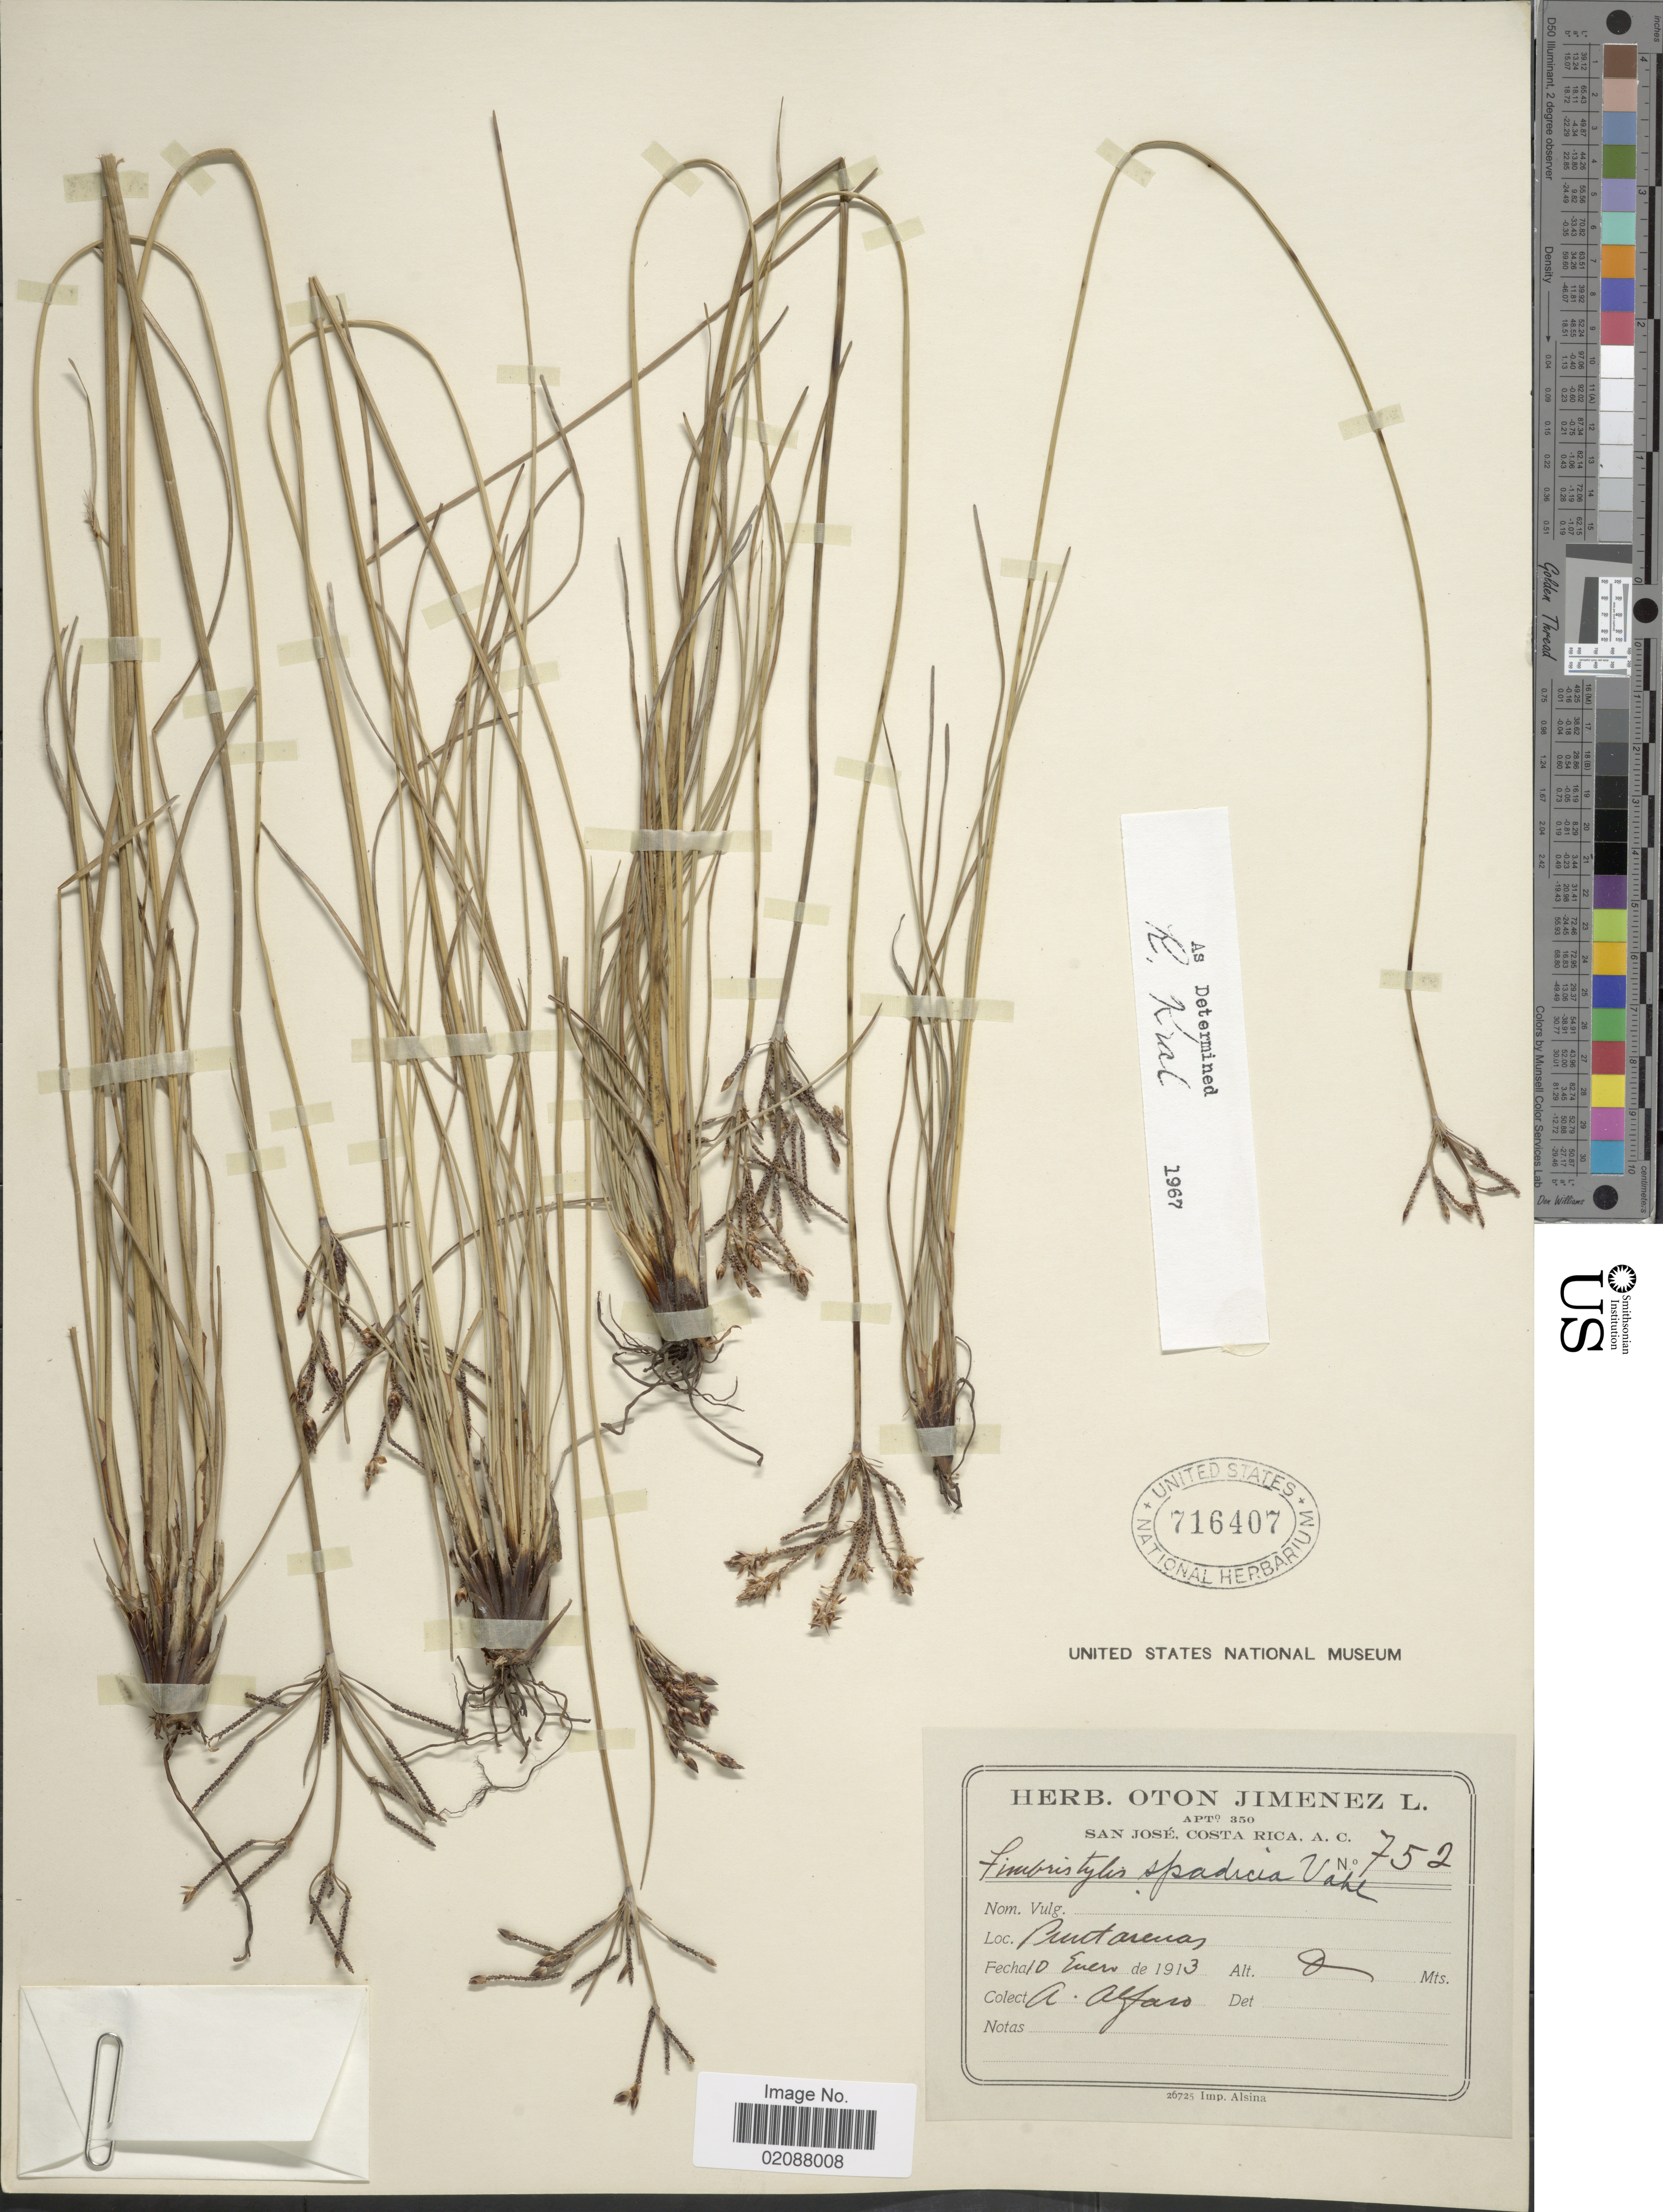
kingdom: Plantae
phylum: Tracheophyta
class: Liliopsida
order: Poales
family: Cyperaceae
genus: Fimbristylis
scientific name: Fimbristylis spadicea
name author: (L.) Vahl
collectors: A. Alfaro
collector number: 752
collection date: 1913-01-10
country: Costa Rica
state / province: San José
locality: Puntarenas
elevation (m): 0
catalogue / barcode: US 716407